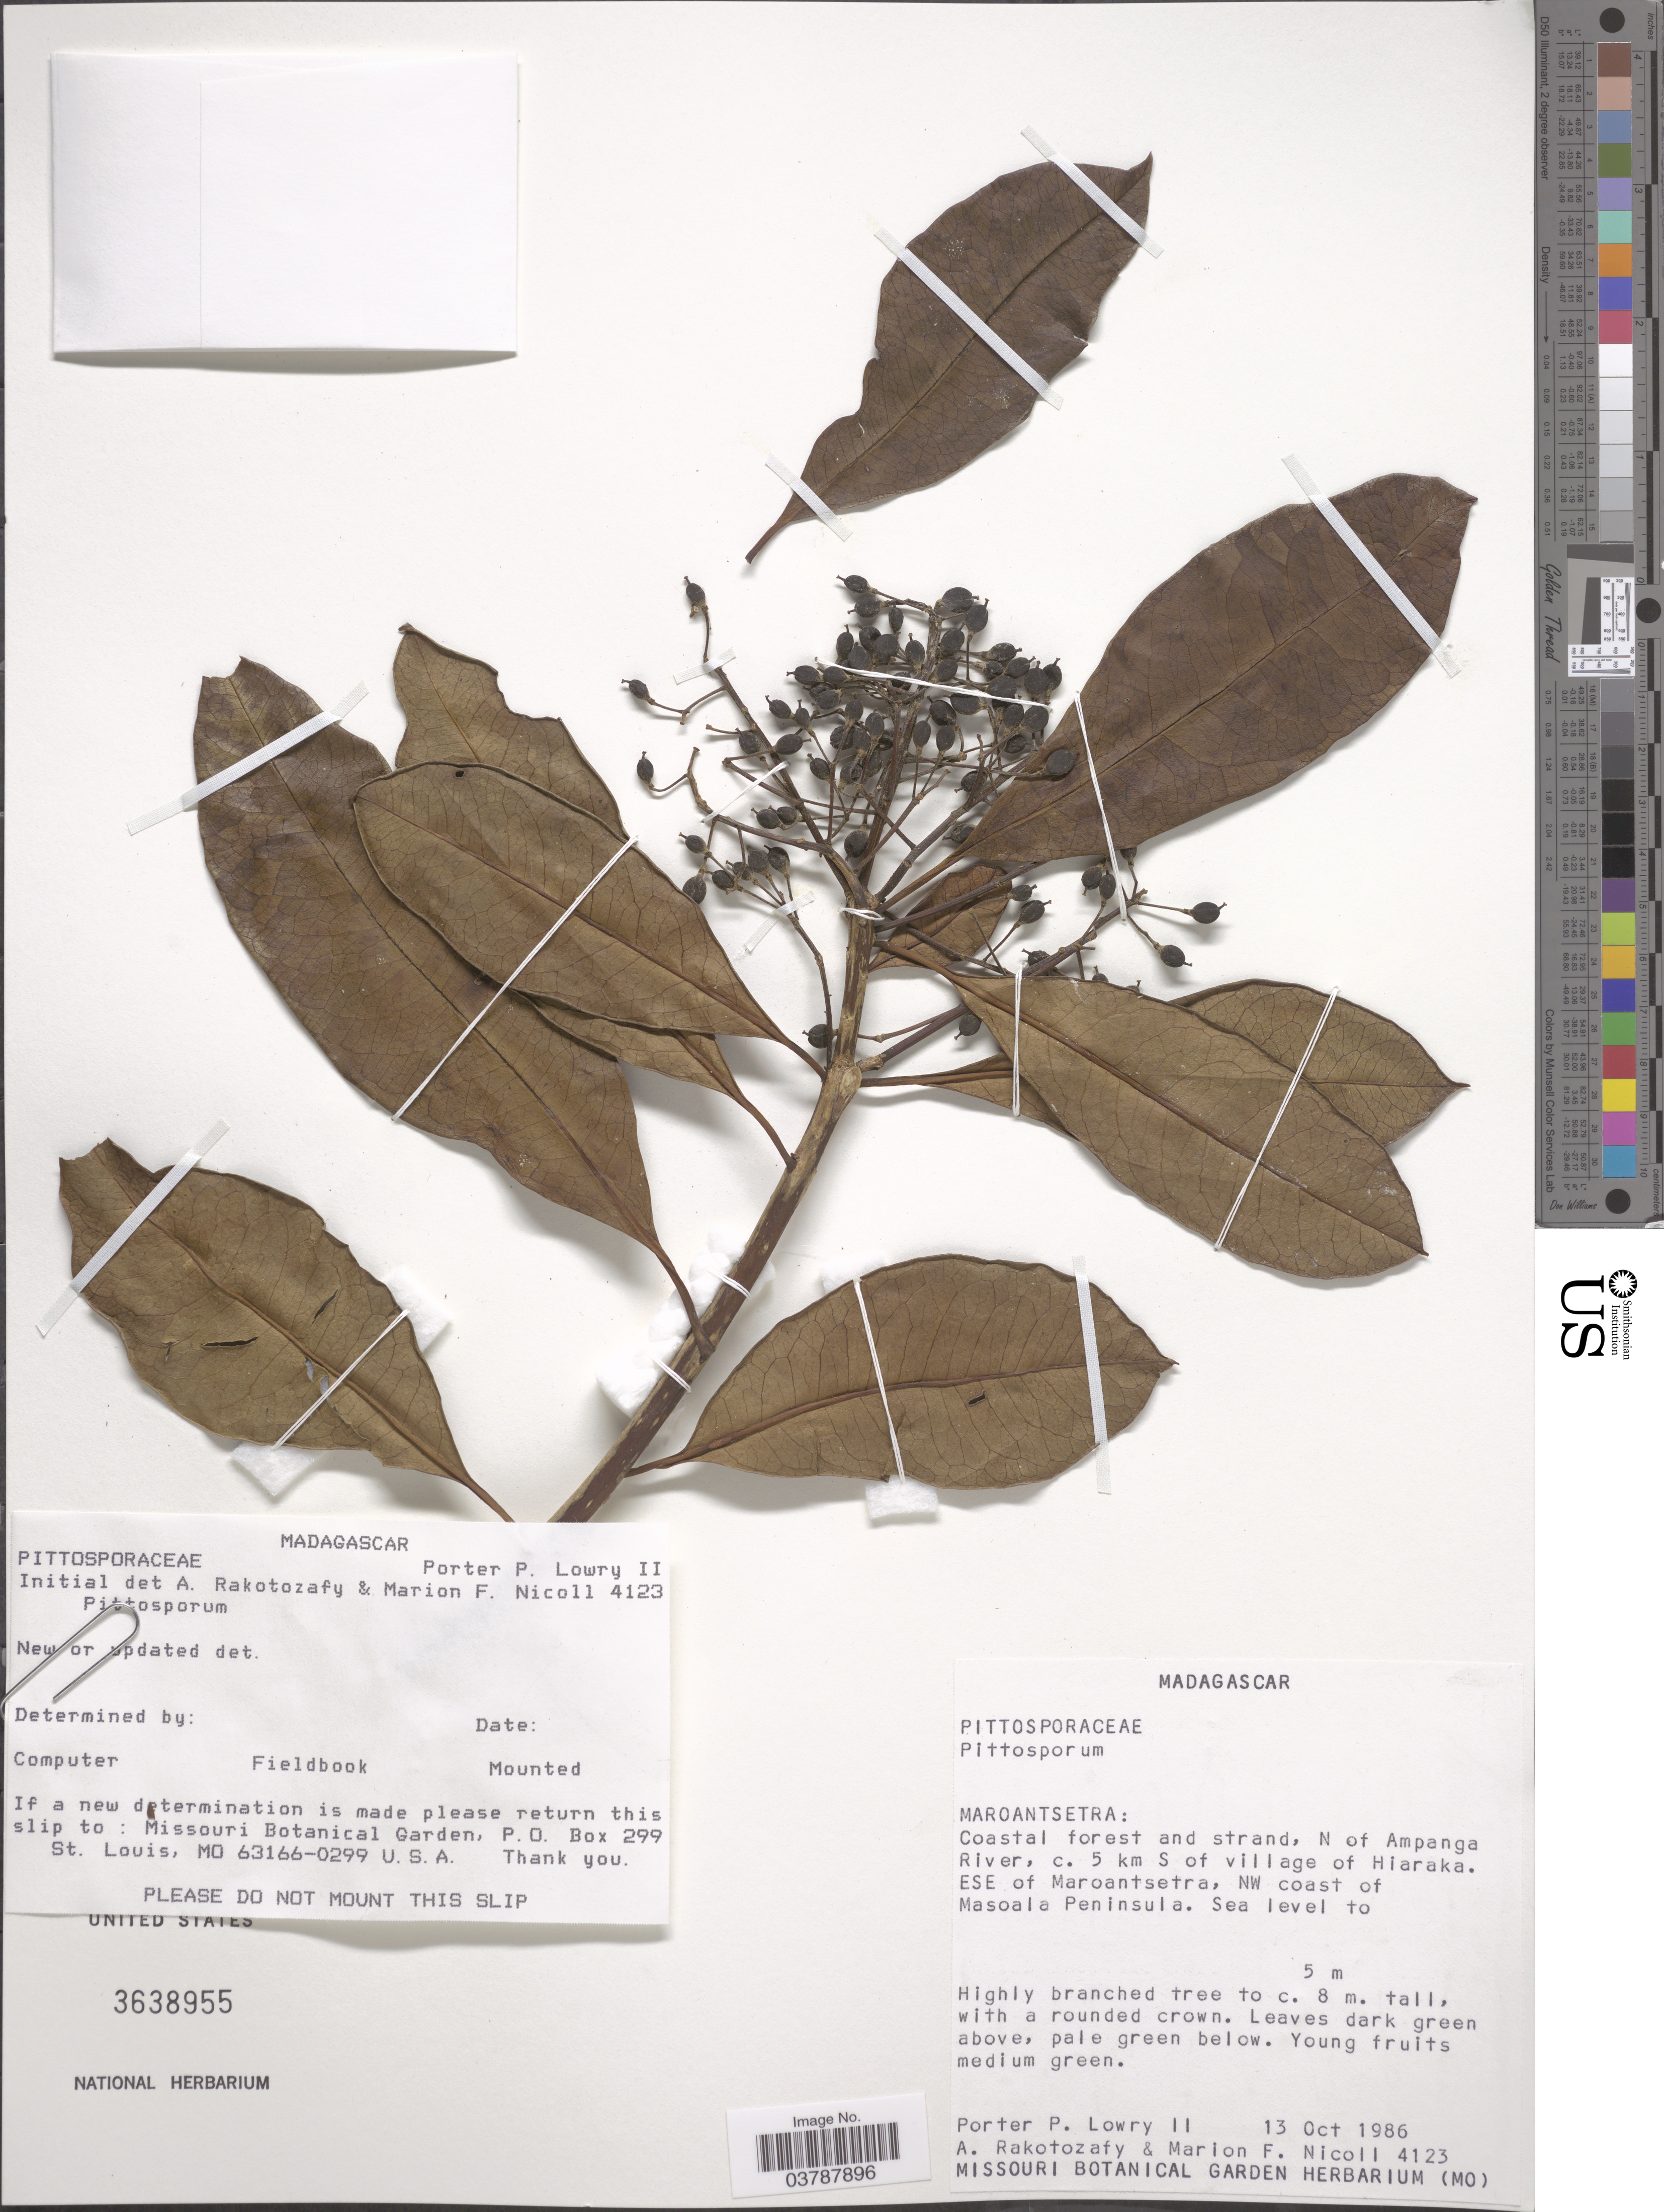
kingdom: Plantae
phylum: Tracheophyta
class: Magnoliopsida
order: Apiales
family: Pittosporaceae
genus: Pittosporum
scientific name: Pittosporum sp.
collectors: P. P. Lowry, A. Rakotozafy & M. F. Nicoll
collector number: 4123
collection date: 1986-10-13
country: Madagascar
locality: Maroantsetra: Coastal forest and strand, N of Ampanga River, c. 5 km S of village of Hiaraka. ESE of Maroantsetra, NW coast of Masoala Peninsula.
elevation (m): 0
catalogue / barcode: US 3638955